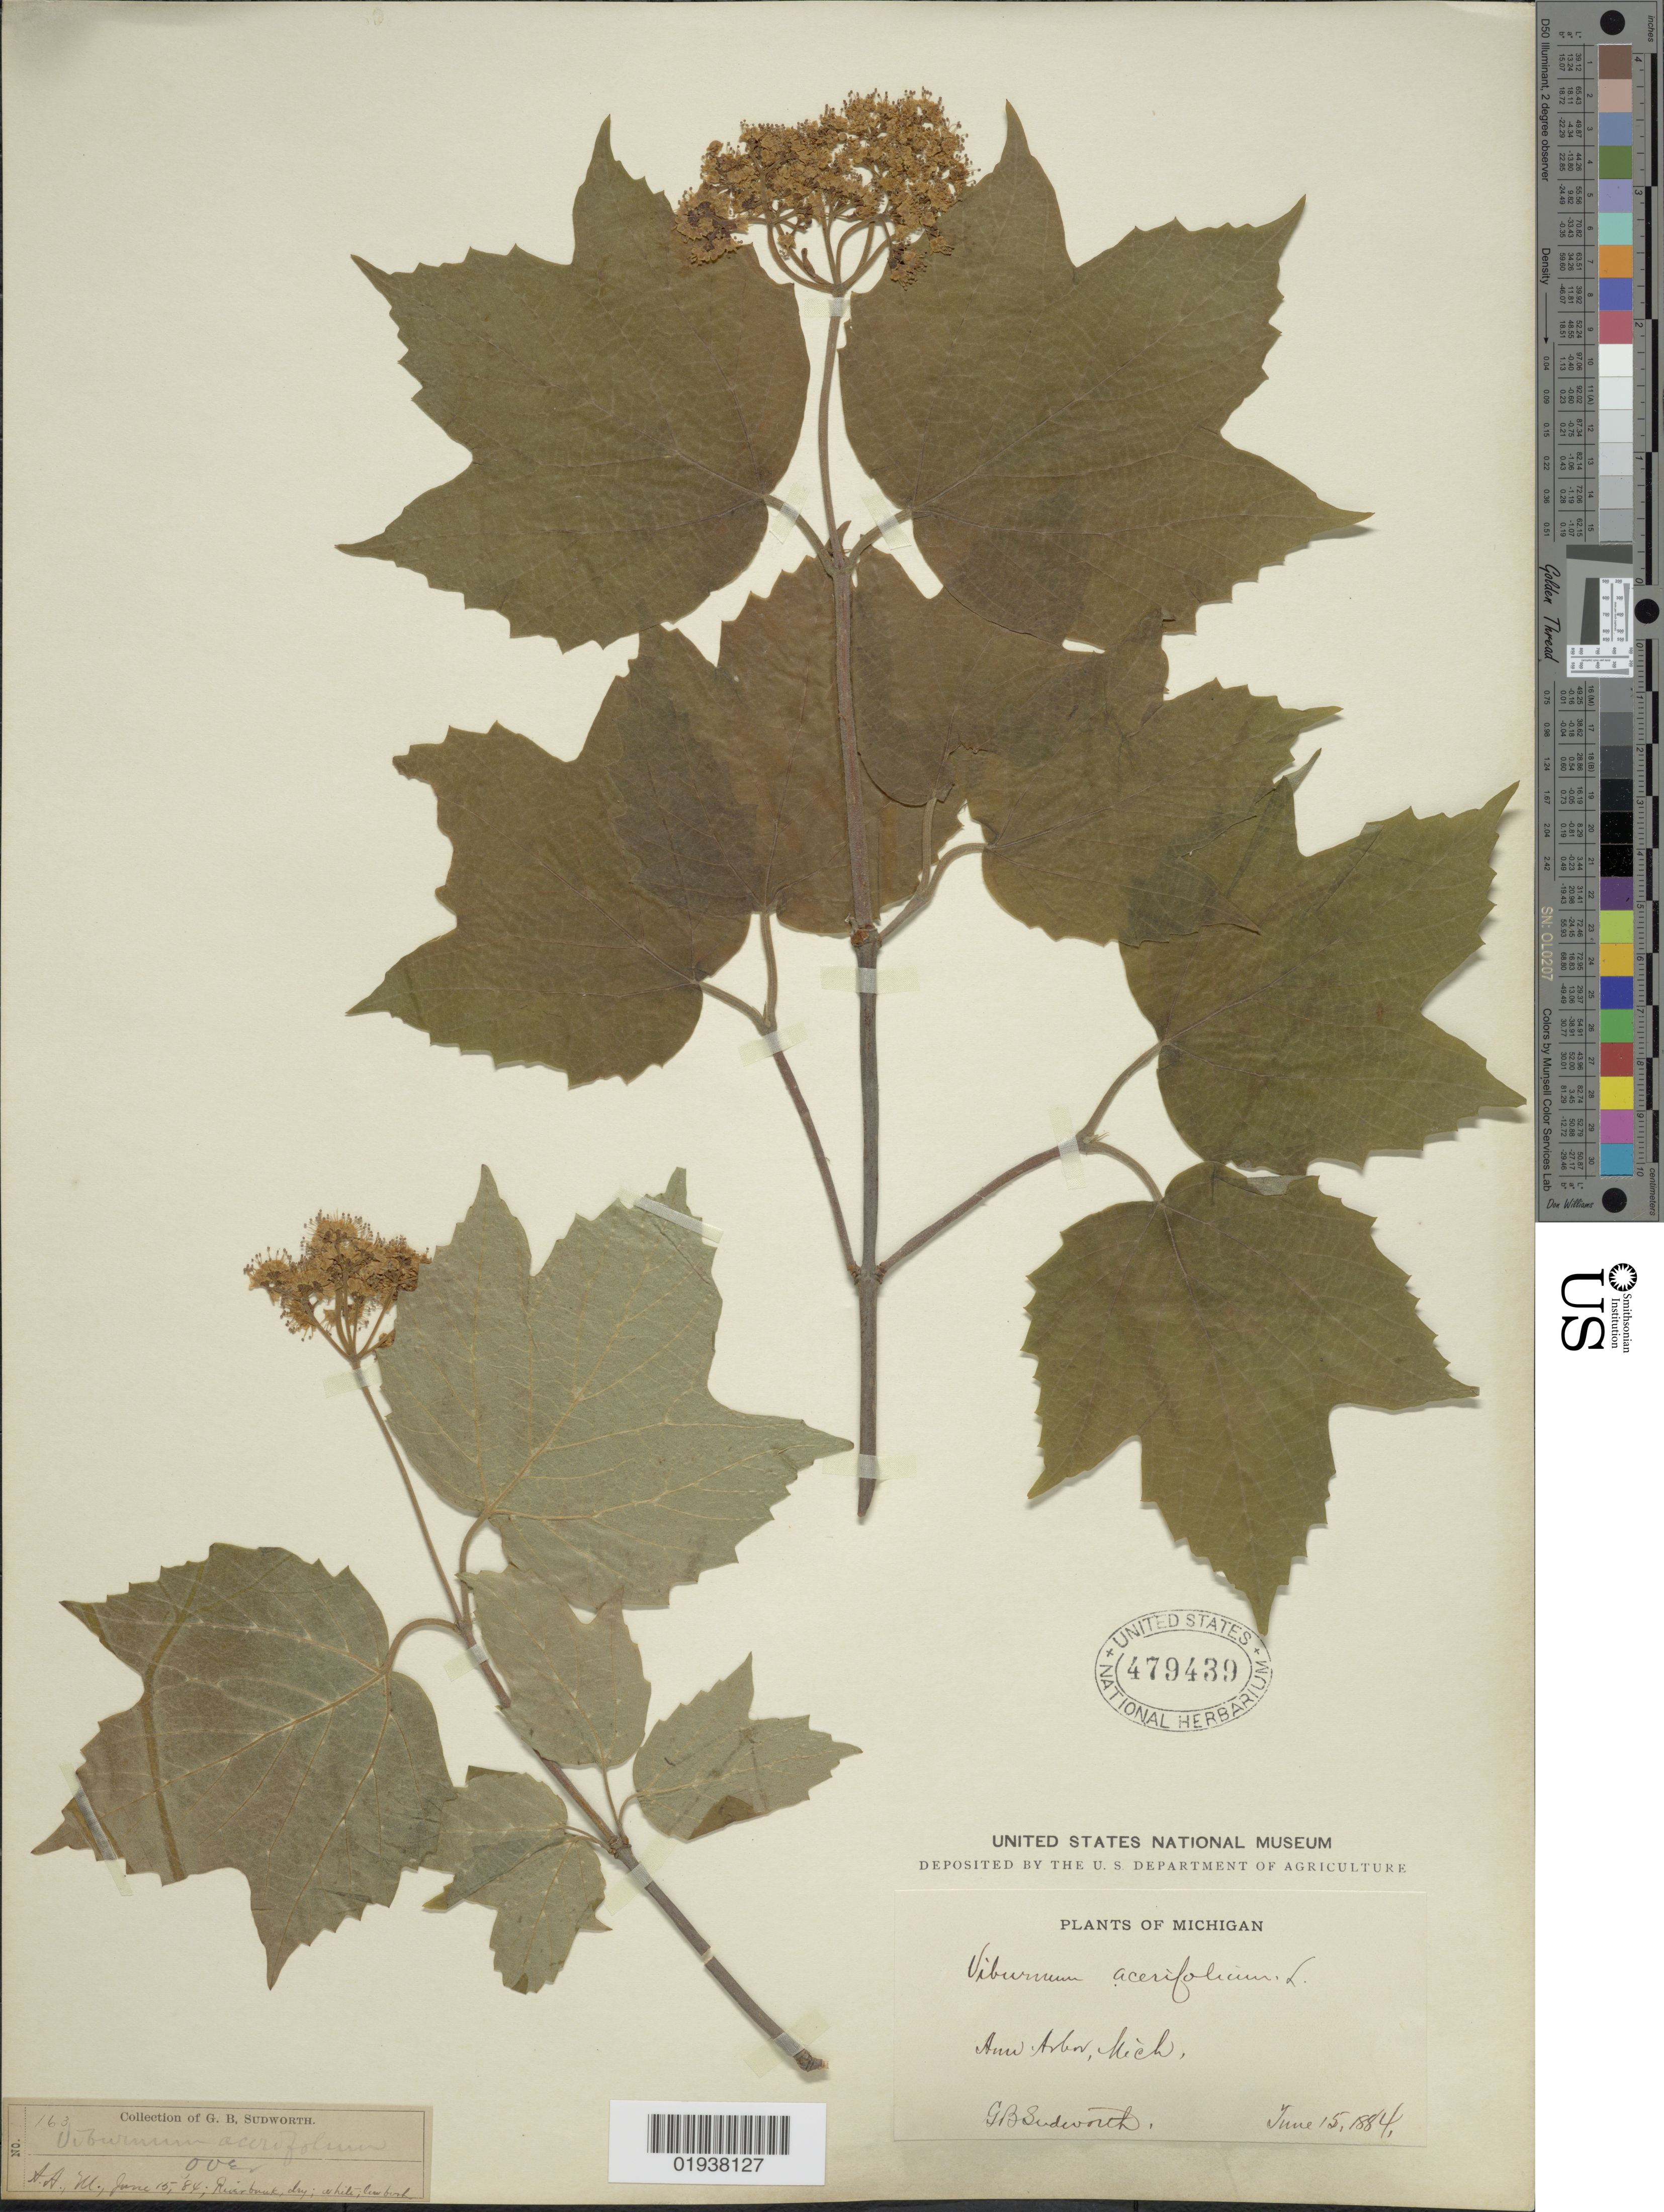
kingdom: Plantae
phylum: Tracheophyta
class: Magnoliopsida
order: Dipsacales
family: Viburnaceae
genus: Viburnum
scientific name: Viburnum acerifolium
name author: L.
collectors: G. B. Sudworth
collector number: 163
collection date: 1884-06-15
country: United States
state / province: Michigan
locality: Anw. Arbor.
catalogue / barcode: US 479439